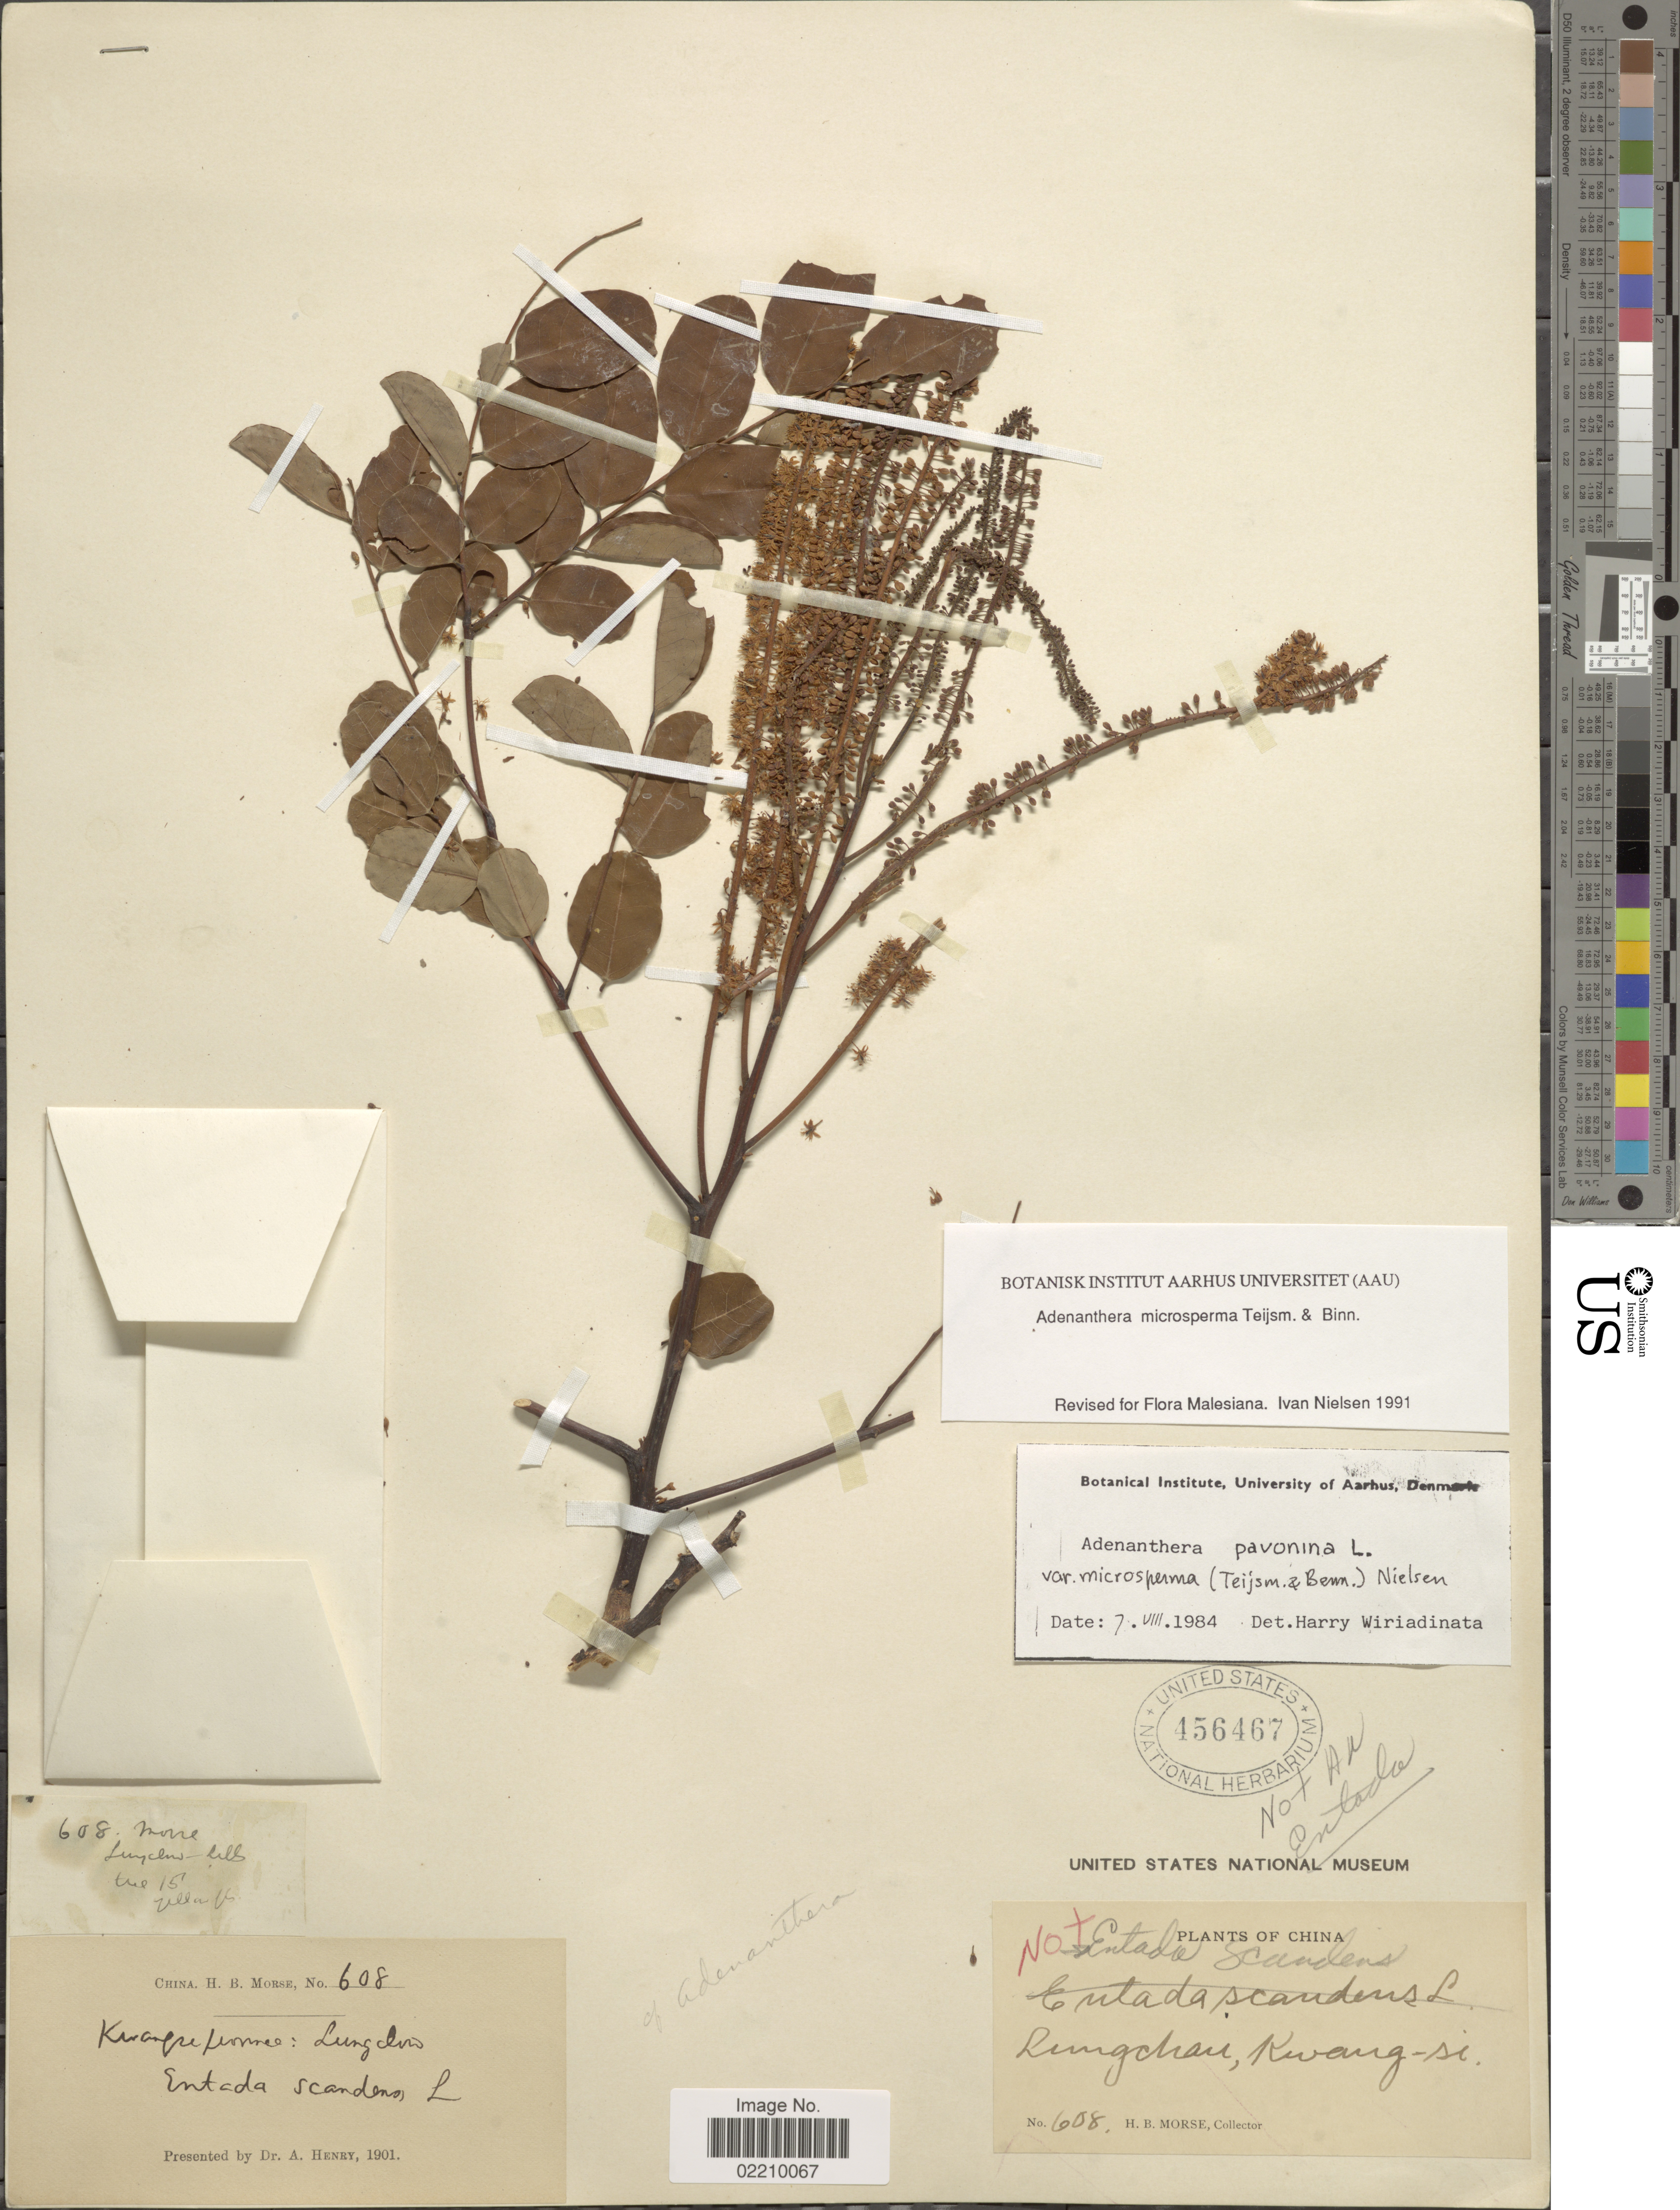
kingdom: Plantae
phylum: Tracheophyta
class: Magnoliopsida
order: Fabales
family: Fabaceae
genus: Adenanthera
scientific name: Adenanthera microsperma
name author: Teysm. & Binn.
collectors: H. Morse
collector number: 608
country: China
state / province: Guangxi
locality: Lungdian [interpreted], Kwang-si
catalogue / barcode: US 456467